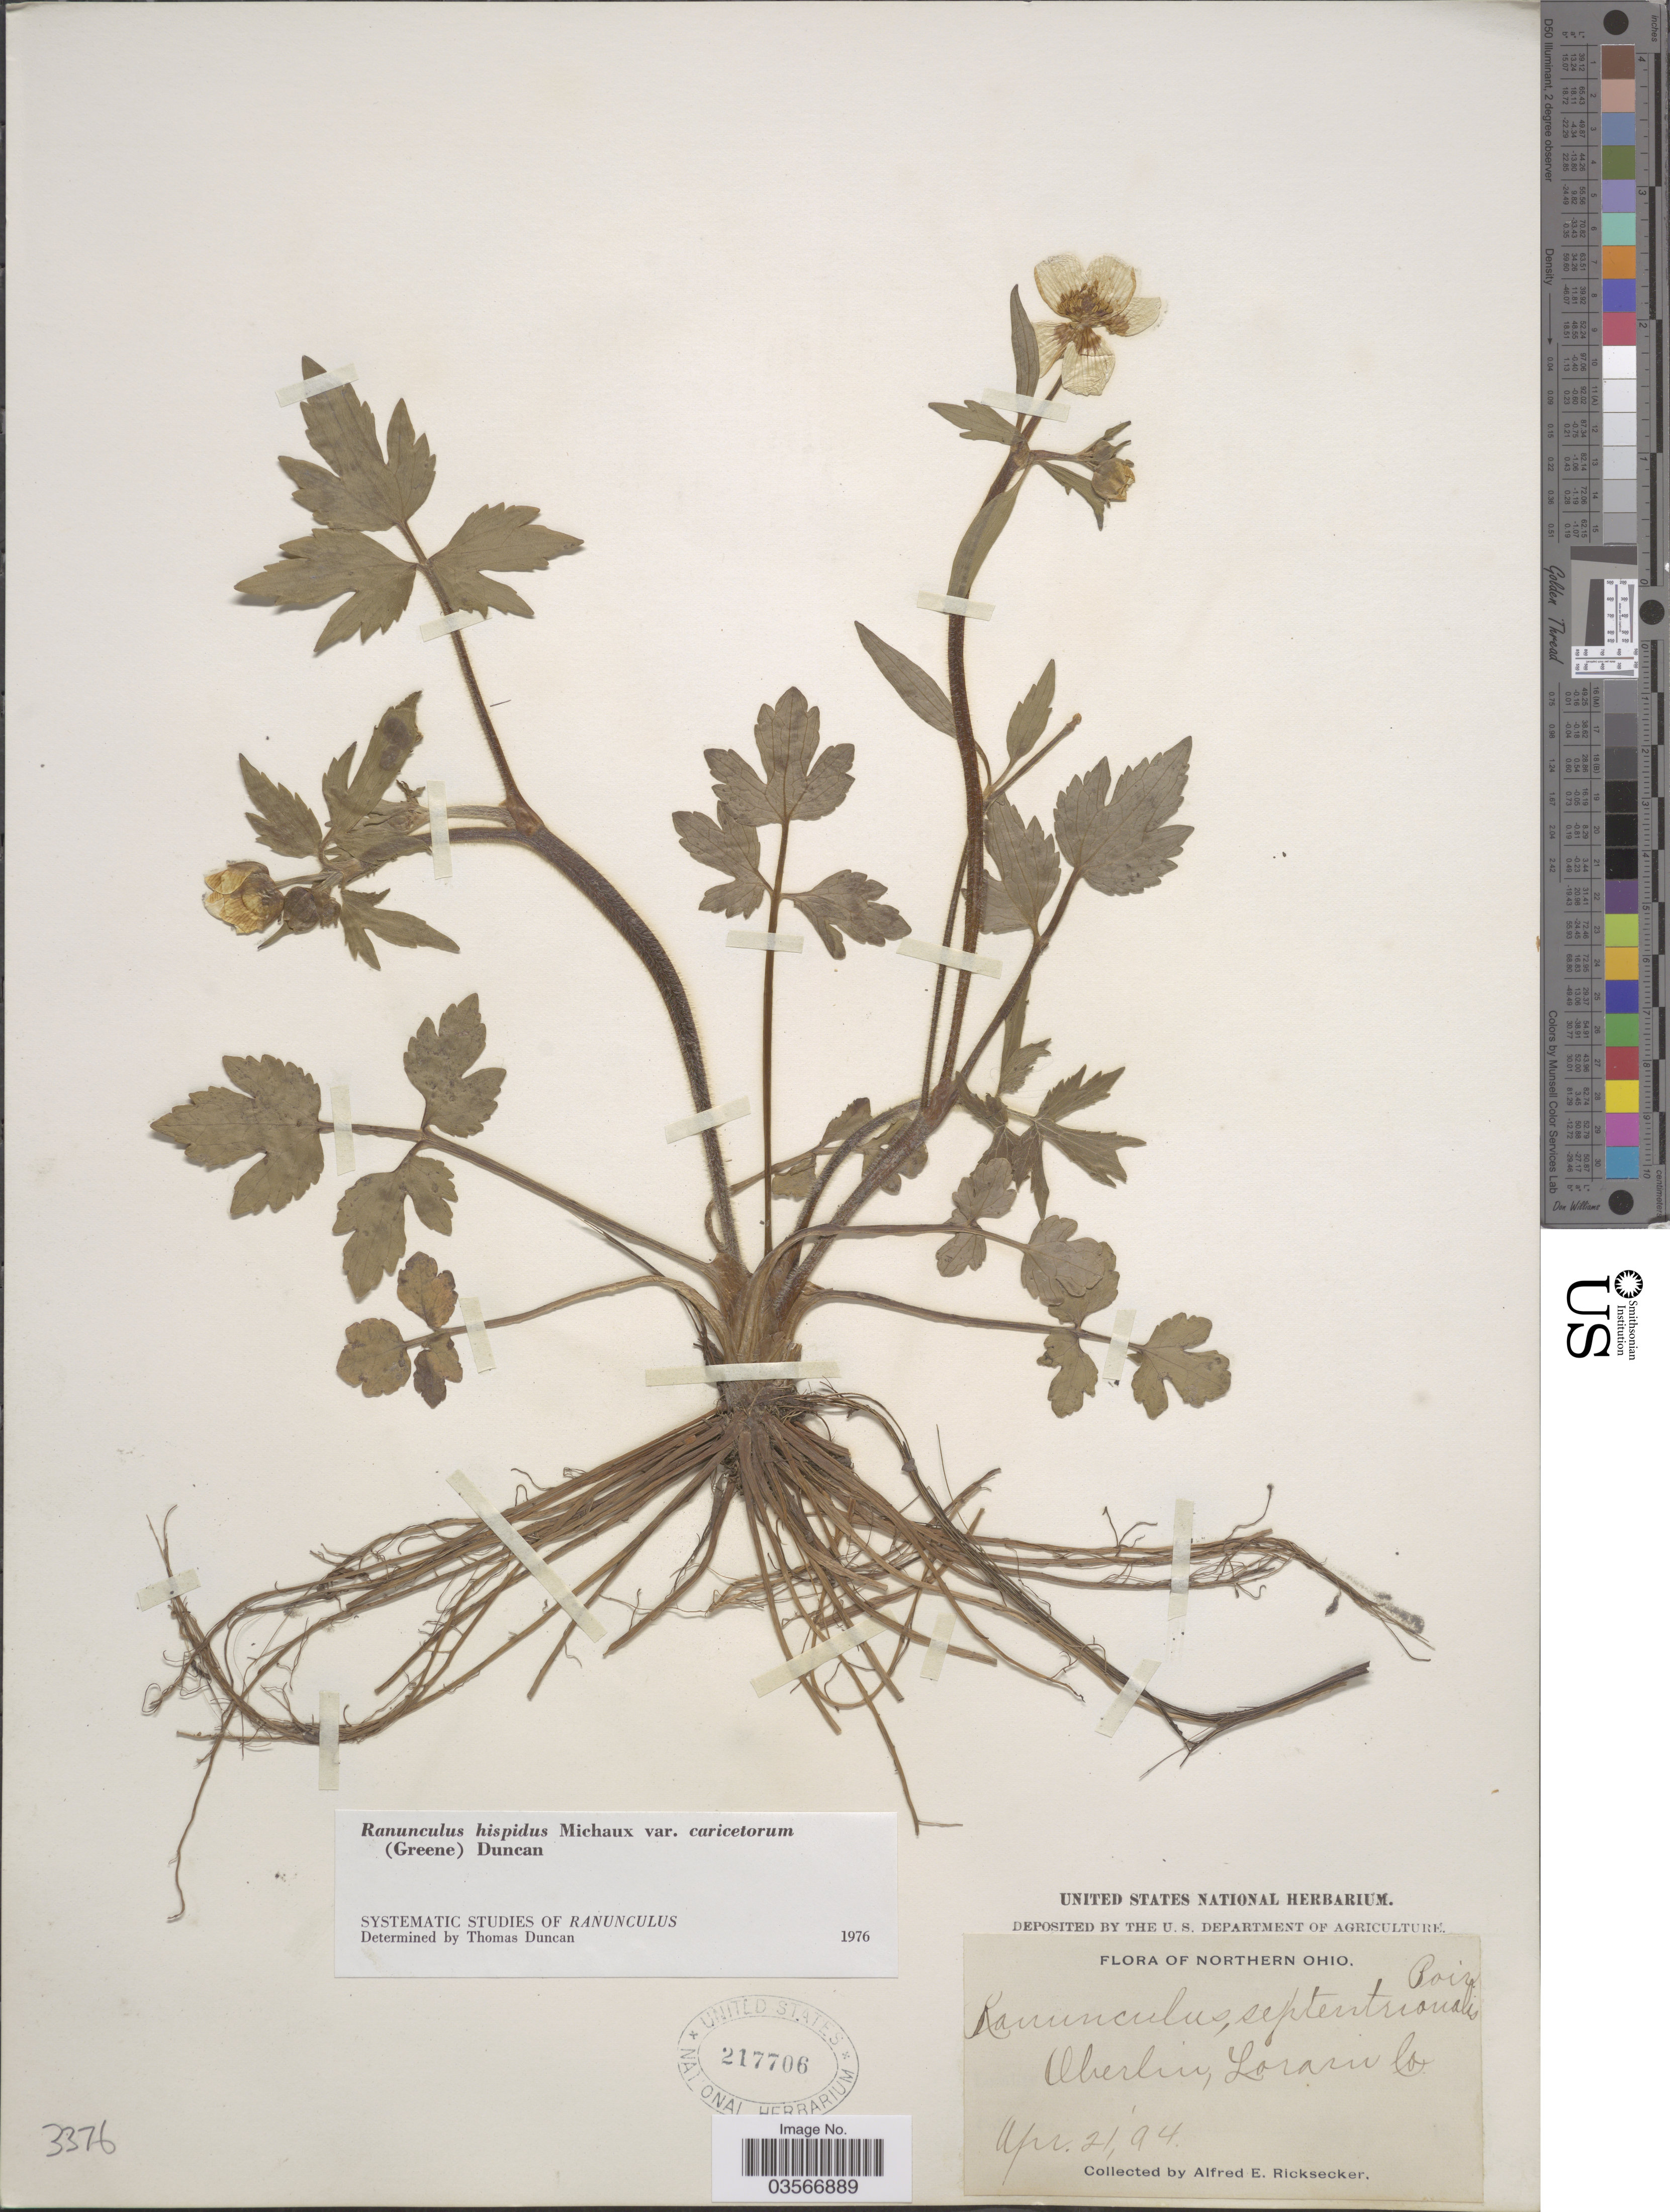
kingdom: Plantae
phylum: Tracheophyta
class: Magnoliopsida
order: Ranunculales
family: Ranunculaceae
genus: Ranunculus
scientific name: Ranunculus hispidus var. caricetorum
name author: Michx.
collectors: A. E. Ricksecker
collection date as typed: Transcribed d/m/y: 21/4/94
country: United States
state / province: Ohio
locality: Northern Ohio. Oberlin, Lorain Co.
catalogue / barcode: US 217706